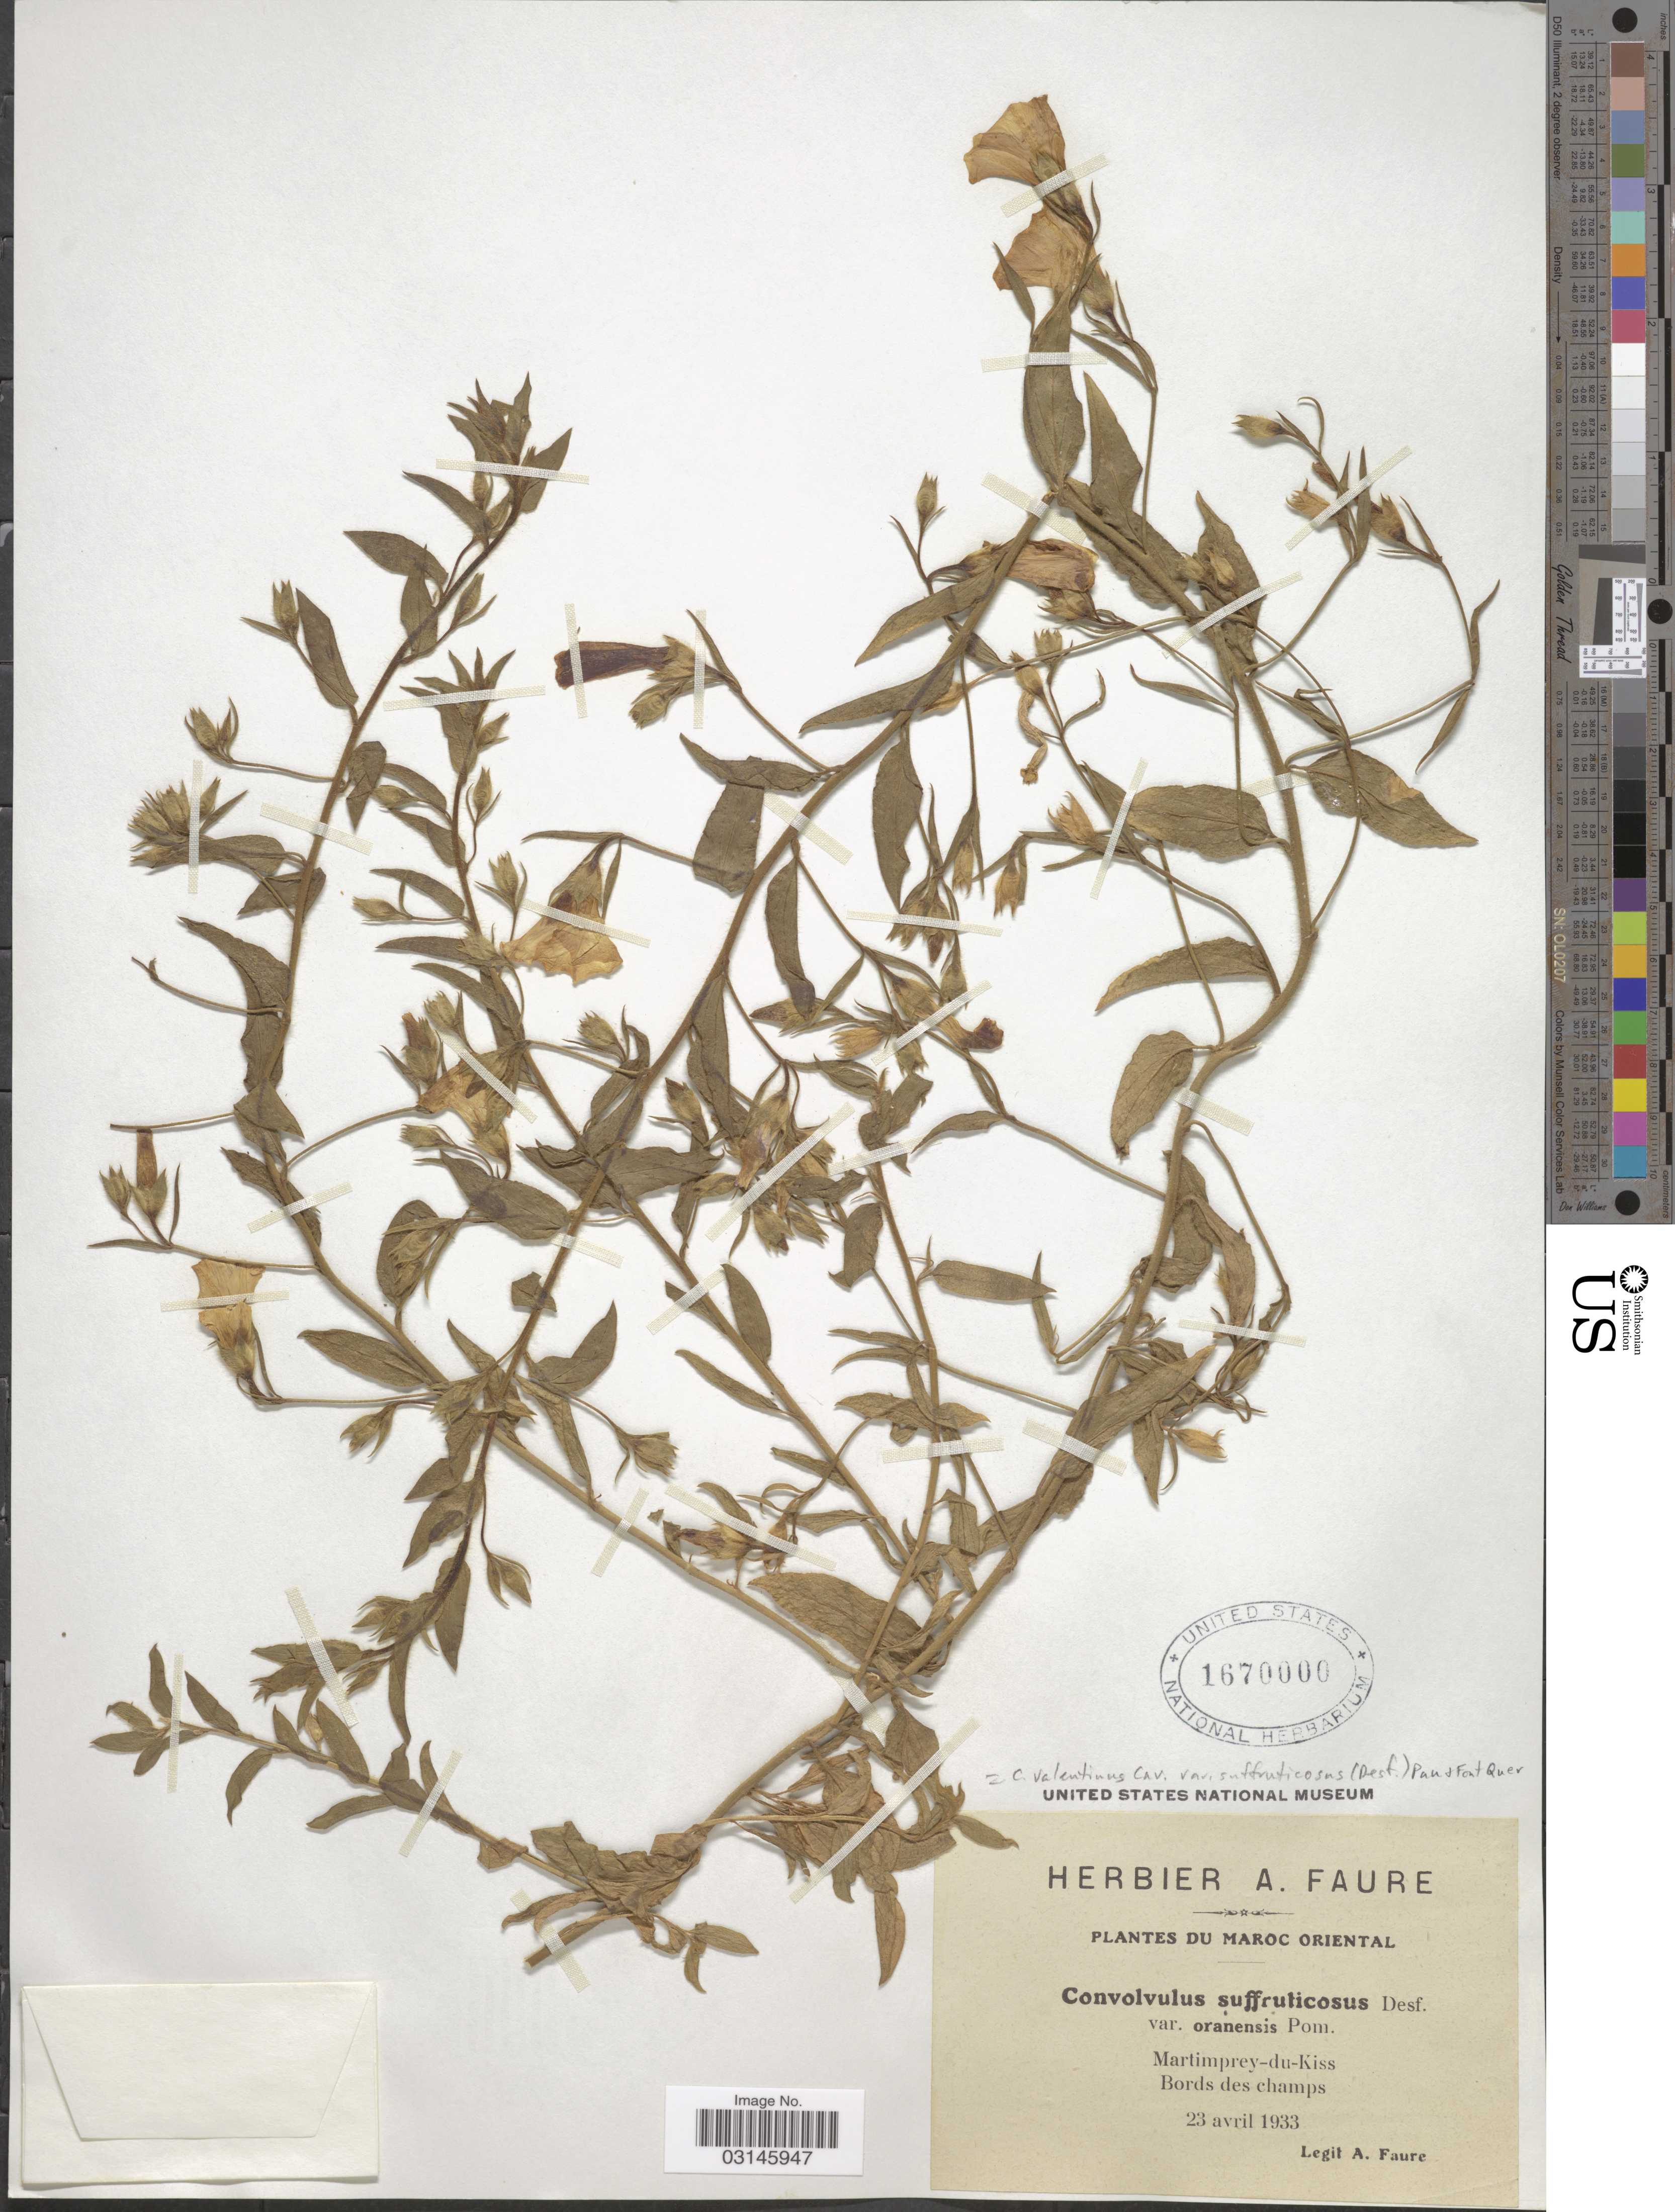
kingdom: Plantae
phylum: Tracheophyta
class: Magnoliopsida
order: Solanales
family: Convolvulaceae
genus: Convolvulus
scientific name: Convolvulus valentinus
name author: Cav.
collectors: A. Faure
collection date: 1933-04-23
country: Morocco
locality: Maroc Oriental, Martimprey-du-Kiss, Bords des champs.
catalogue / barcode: US 1670000